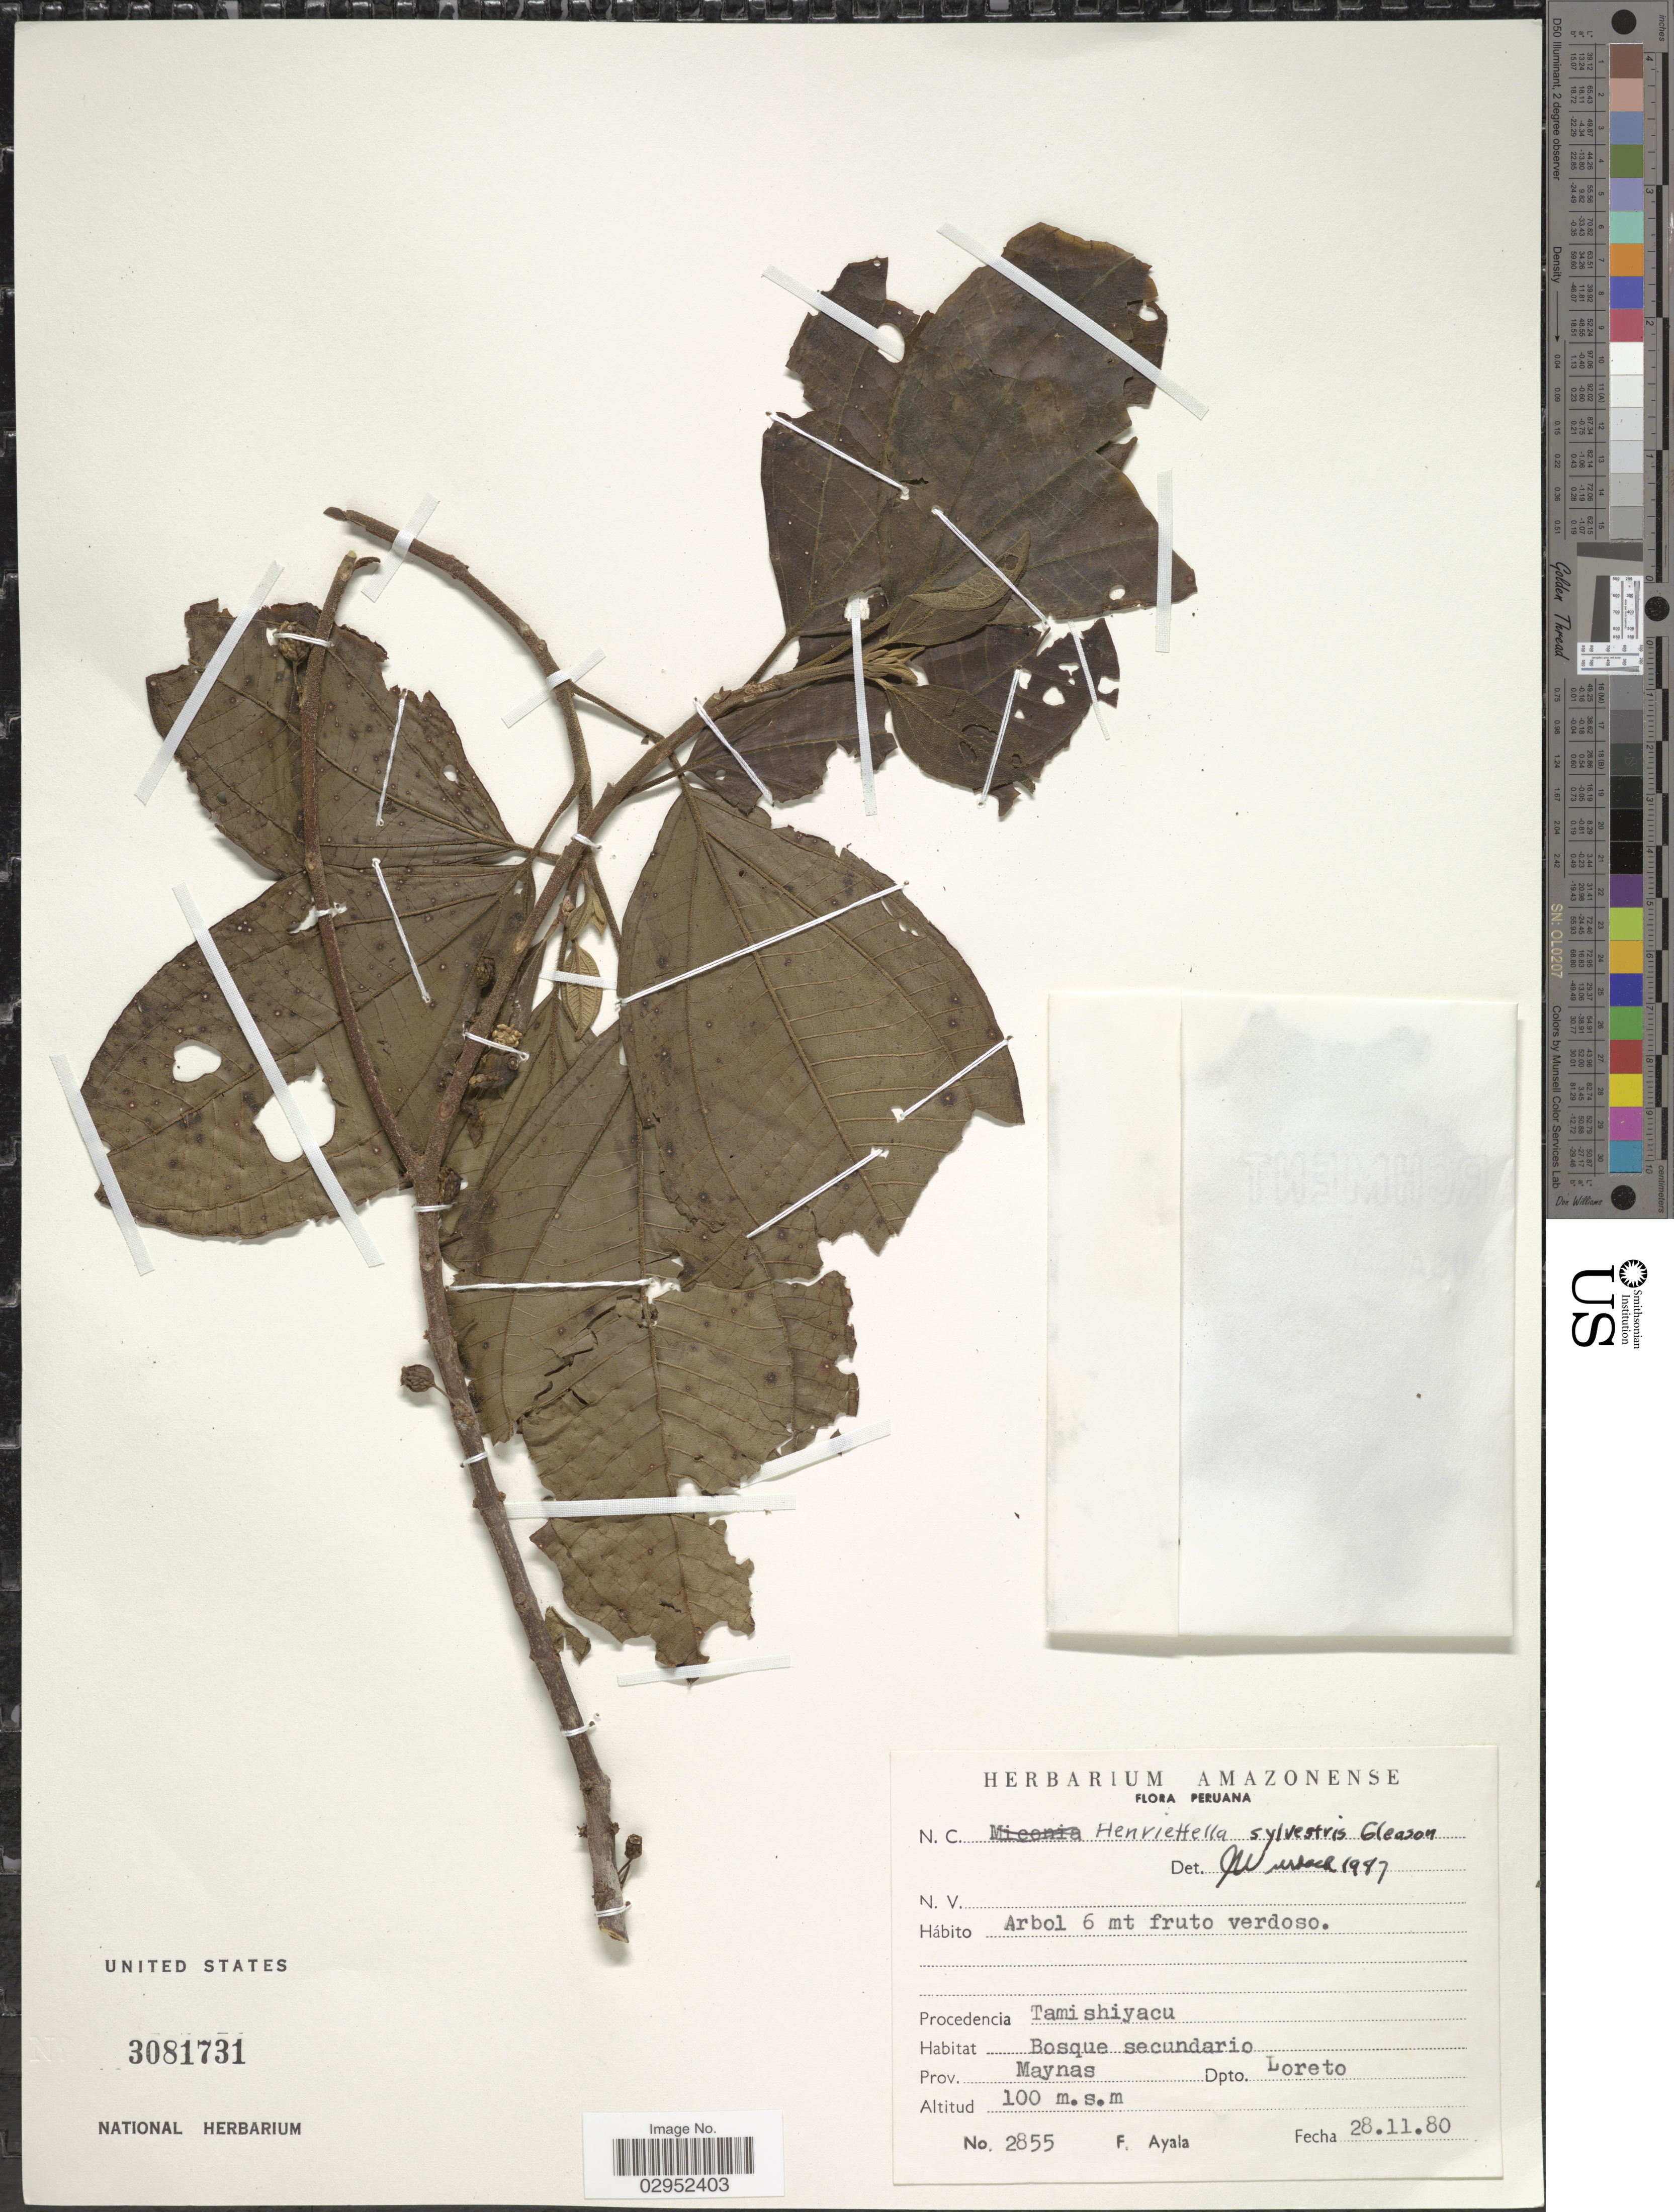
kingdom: Plantae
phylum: Tracheophyta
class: Magnoliopsida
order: Myrtales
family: Melastomataceae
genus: Henriettea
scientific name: Henriettea fascicularis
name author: (Sw.) M. Gómez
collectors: F. Ayala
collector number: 2855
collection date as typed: Transcribed d/m/y: 28/11/80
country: Peru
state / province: Loreto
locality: Tamishiyacu. Prov. Maynas. Dpto. Loreto.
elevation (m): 100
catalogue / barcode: US 3081731